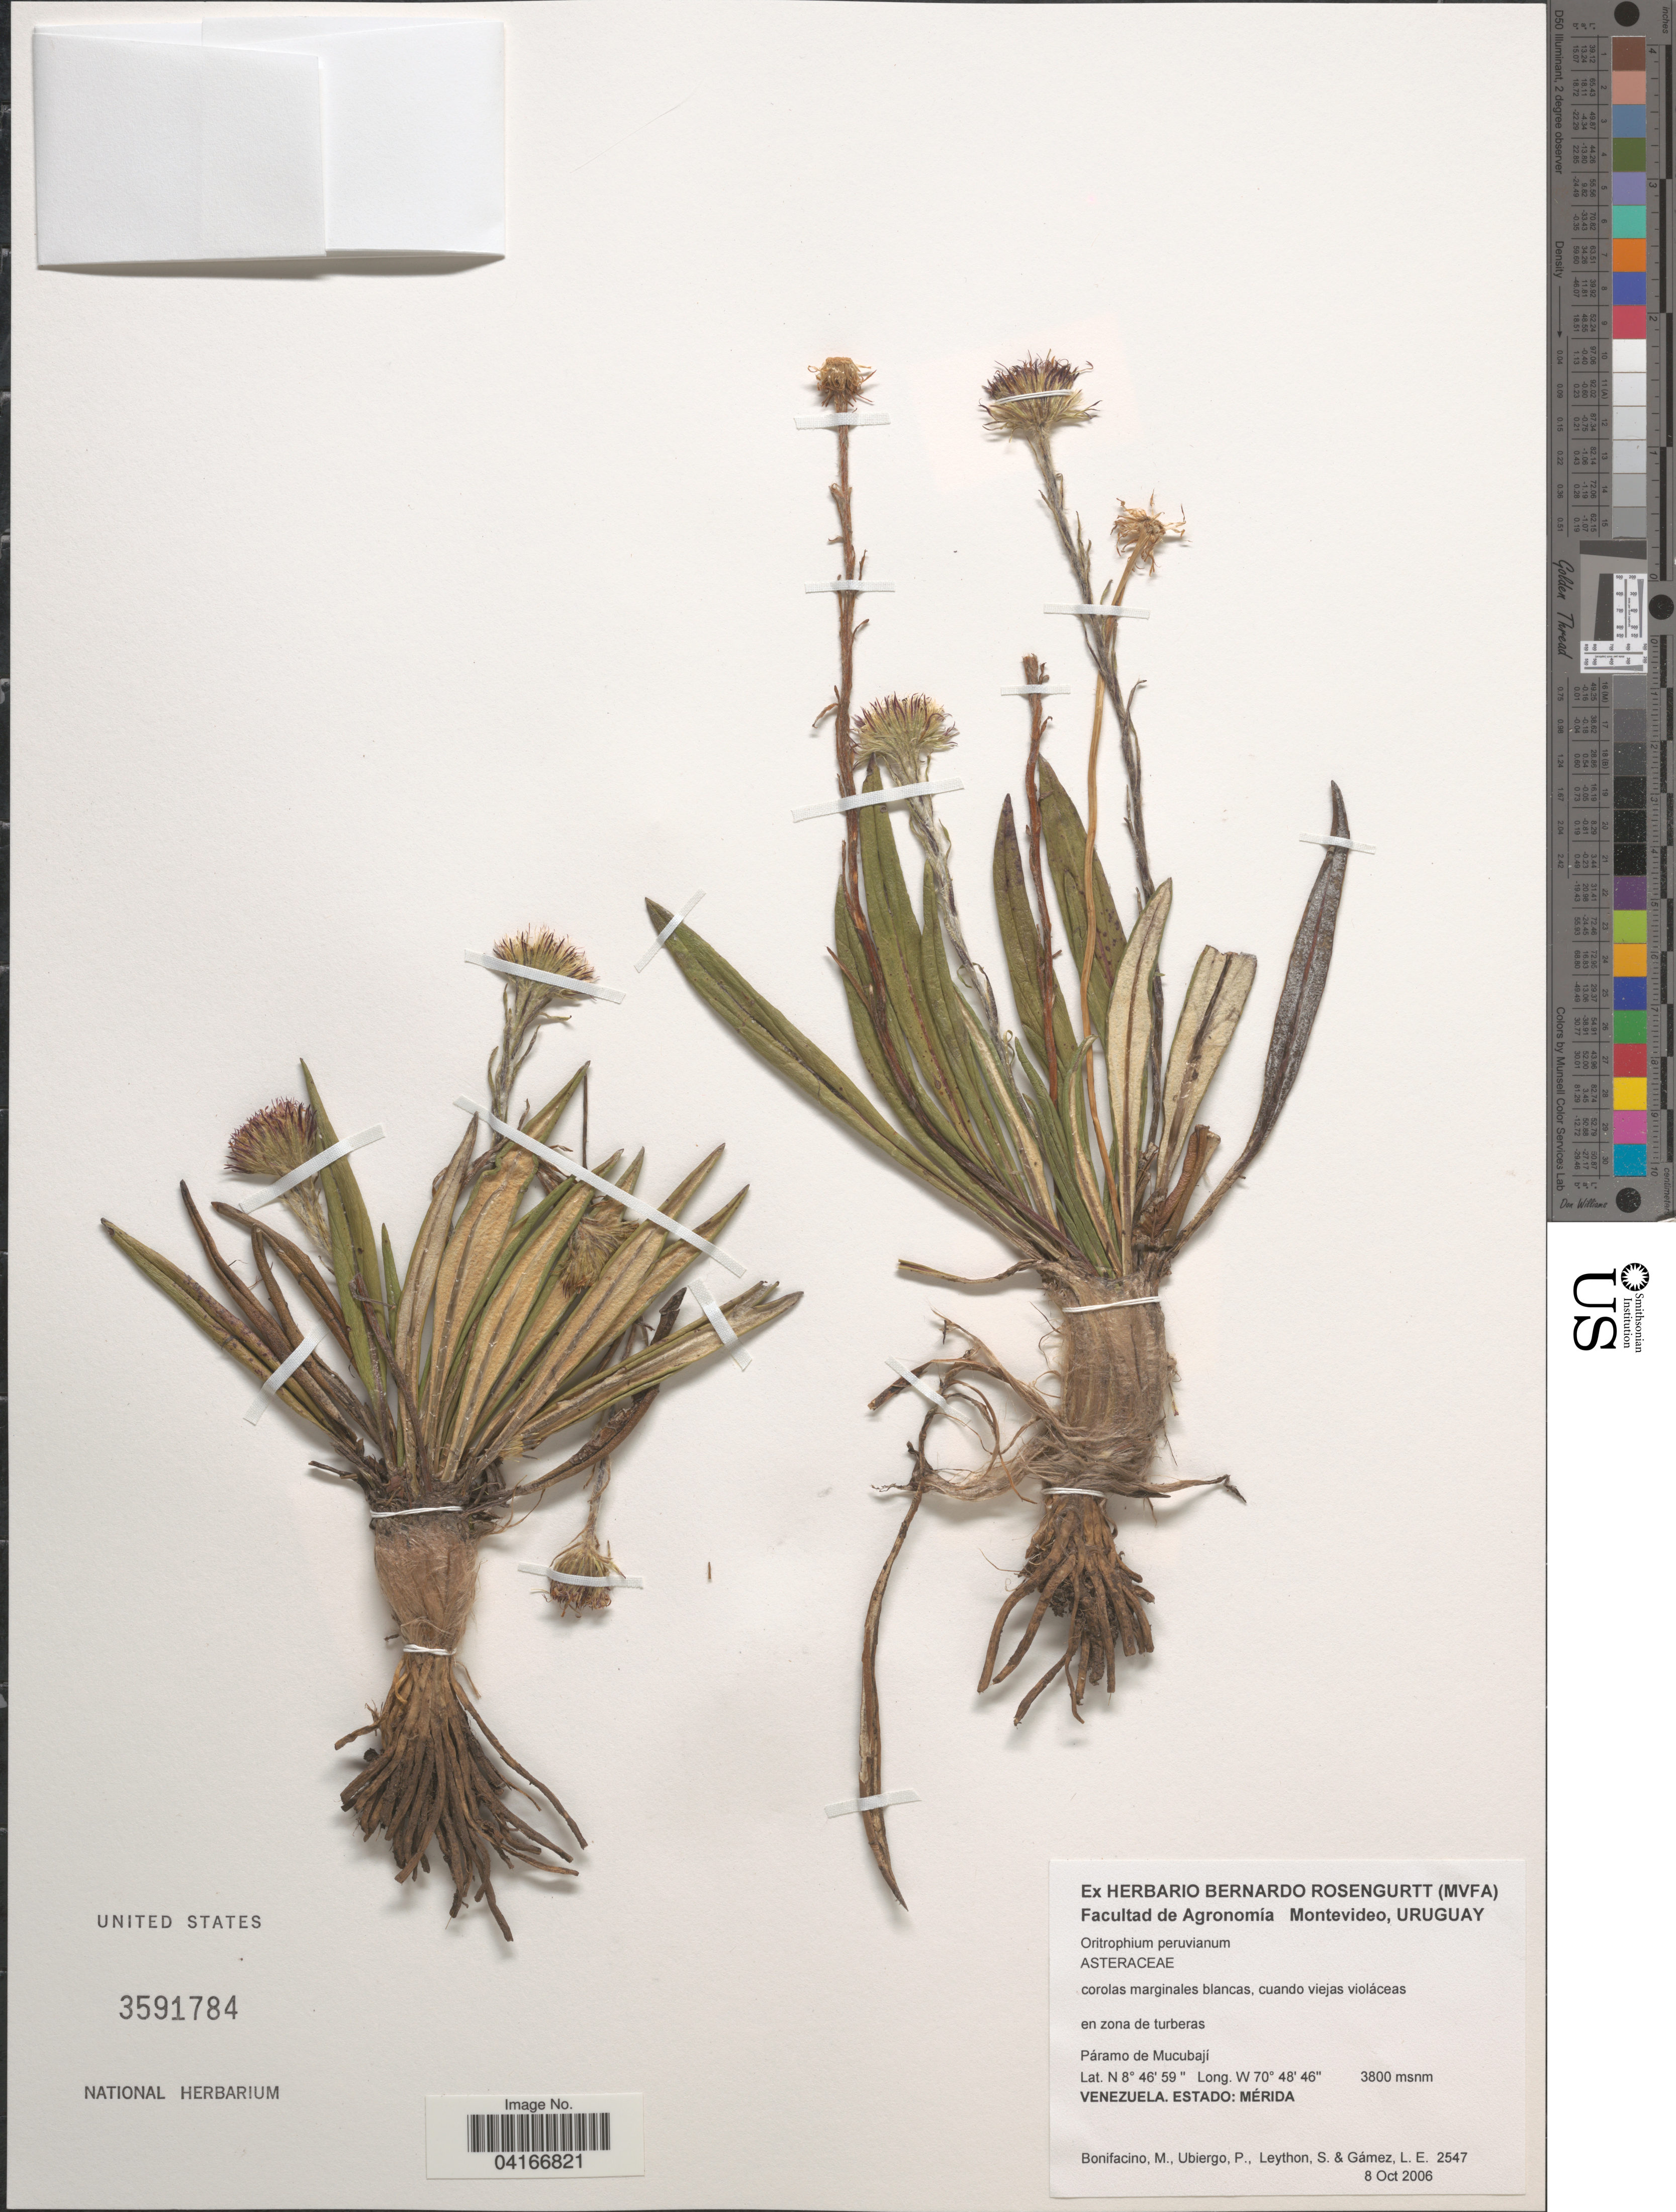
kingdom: Plantae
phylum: Tracheophyta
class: Magnoliopsida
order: Asterales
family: Asteraceae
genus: Oritrophium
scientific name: Oritrophium peruvianum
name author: (Lam.) Cuatrec.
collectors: M. Bonifacino, P. Ubiergo, S. Leython & L. Gamez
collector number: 2547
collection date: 2006-10-08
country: Venezuela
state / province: Merida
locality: Páramo de Mucubají.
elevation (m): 3800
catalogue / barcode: US 3591784